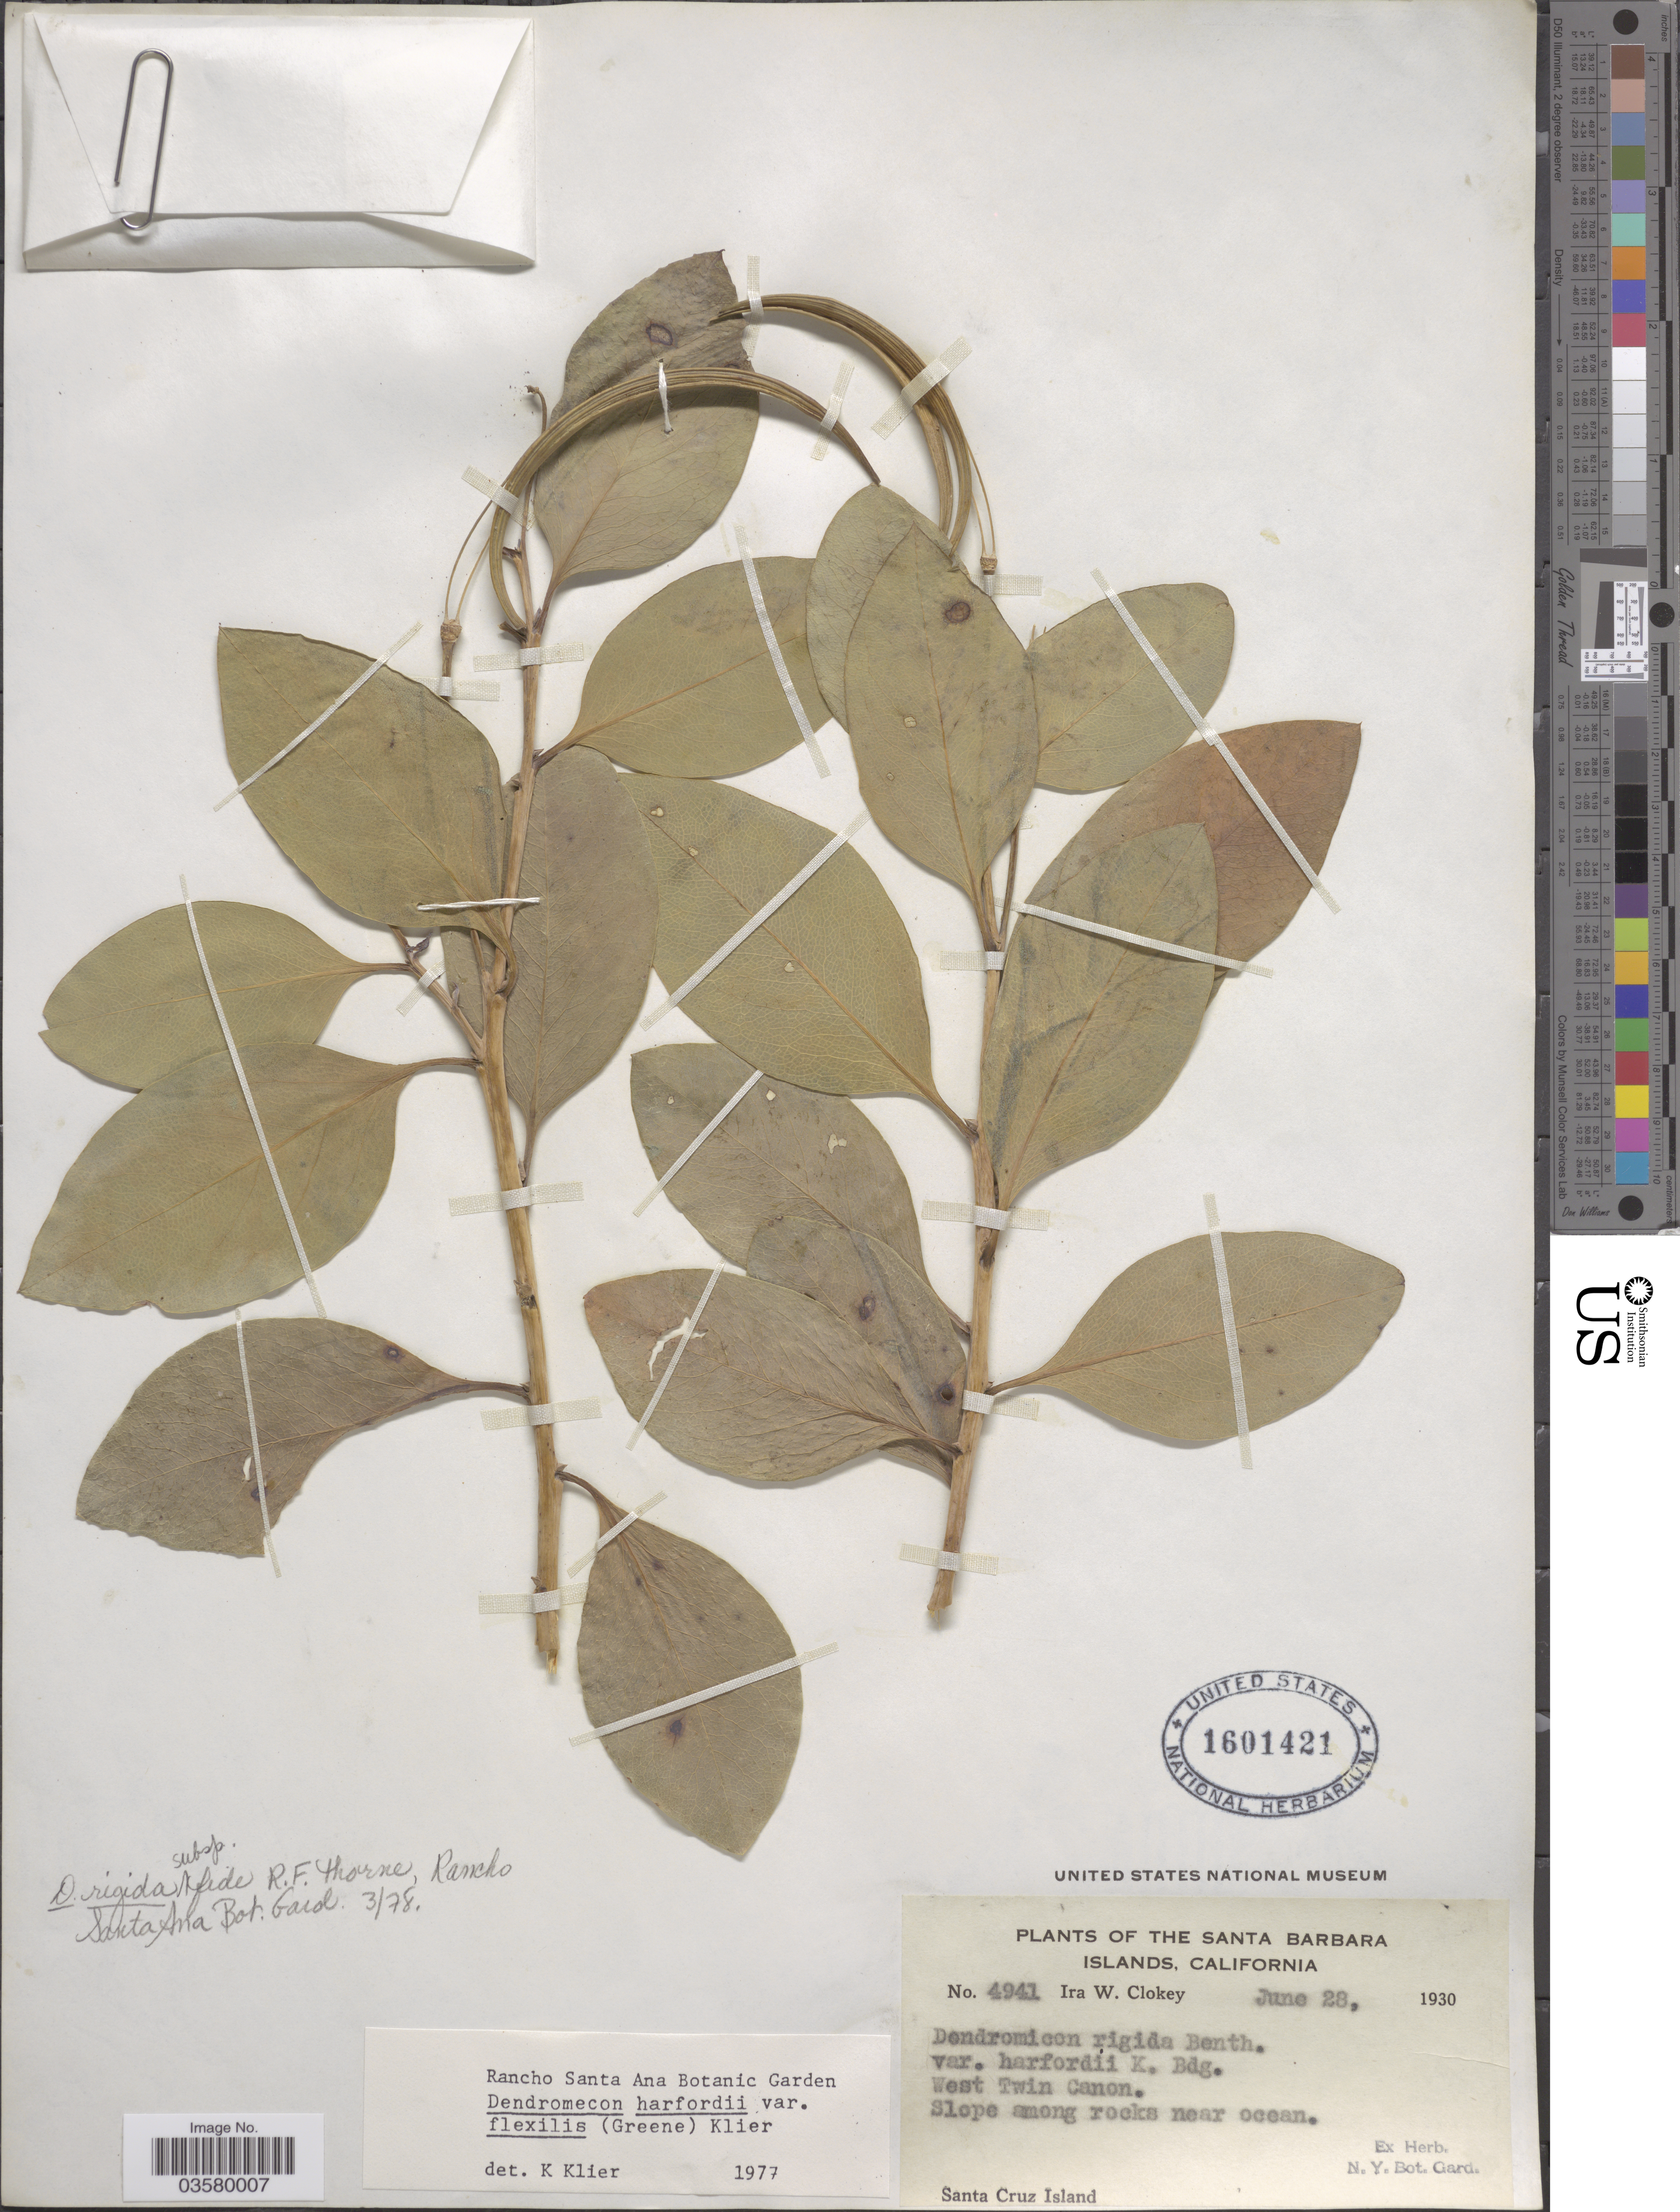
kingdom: Plantae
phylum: Tracheophyta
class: Magnoliopsida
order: Ranunculales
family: Papaveraceae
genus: Dendromecon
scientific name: Dendromecon rigida subsp. harfordii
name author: (Kellog) P.H. Raven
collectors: I. W. Clokey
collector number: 4941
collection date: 1930-06-28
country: United States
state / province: California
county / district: Santa Barbara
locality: The Santa Barbara Islands. West Twin Canon. Slope among rocks near ocean. Santa Cruz Island.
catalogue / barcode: US 1601421